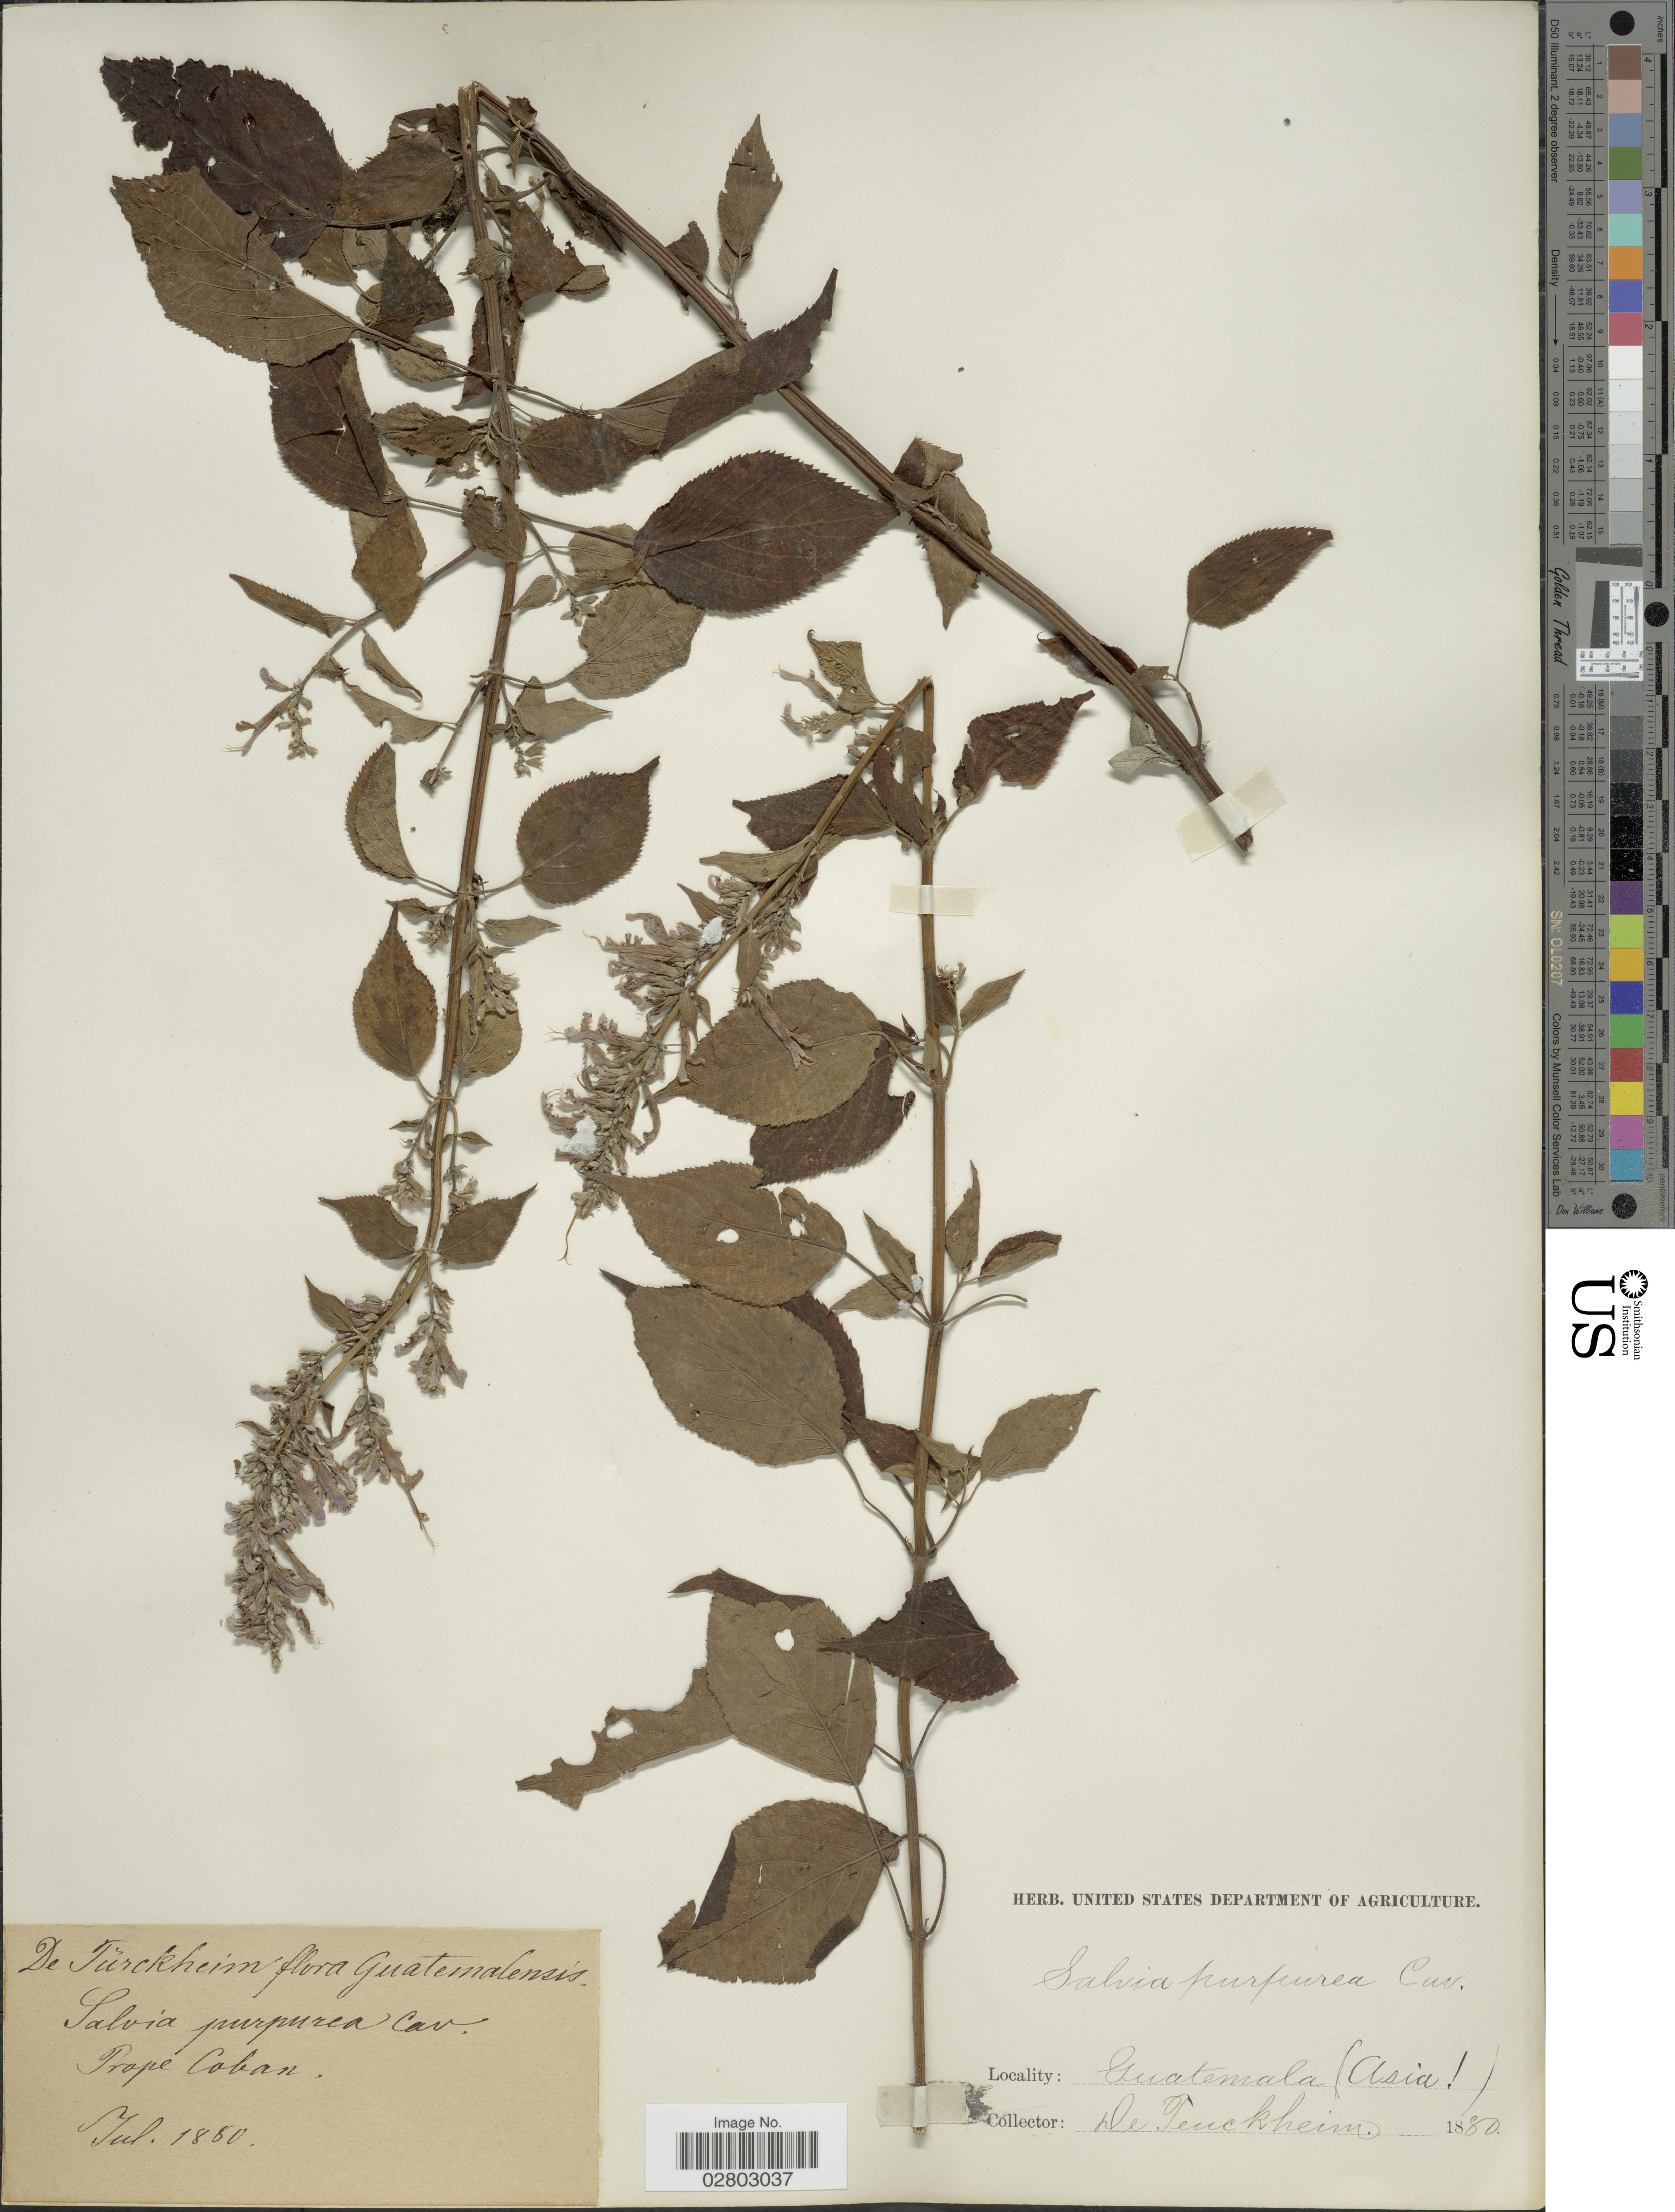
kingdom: Plantae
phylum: Tracheophyta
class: Magnoliopsida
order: Lamiales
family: Lamiaceae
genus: Salvia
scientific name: Salvia purpurea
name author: Cav.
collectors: -. De Türckheim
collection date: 1880-07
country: Guatemala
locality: Prope Coban.